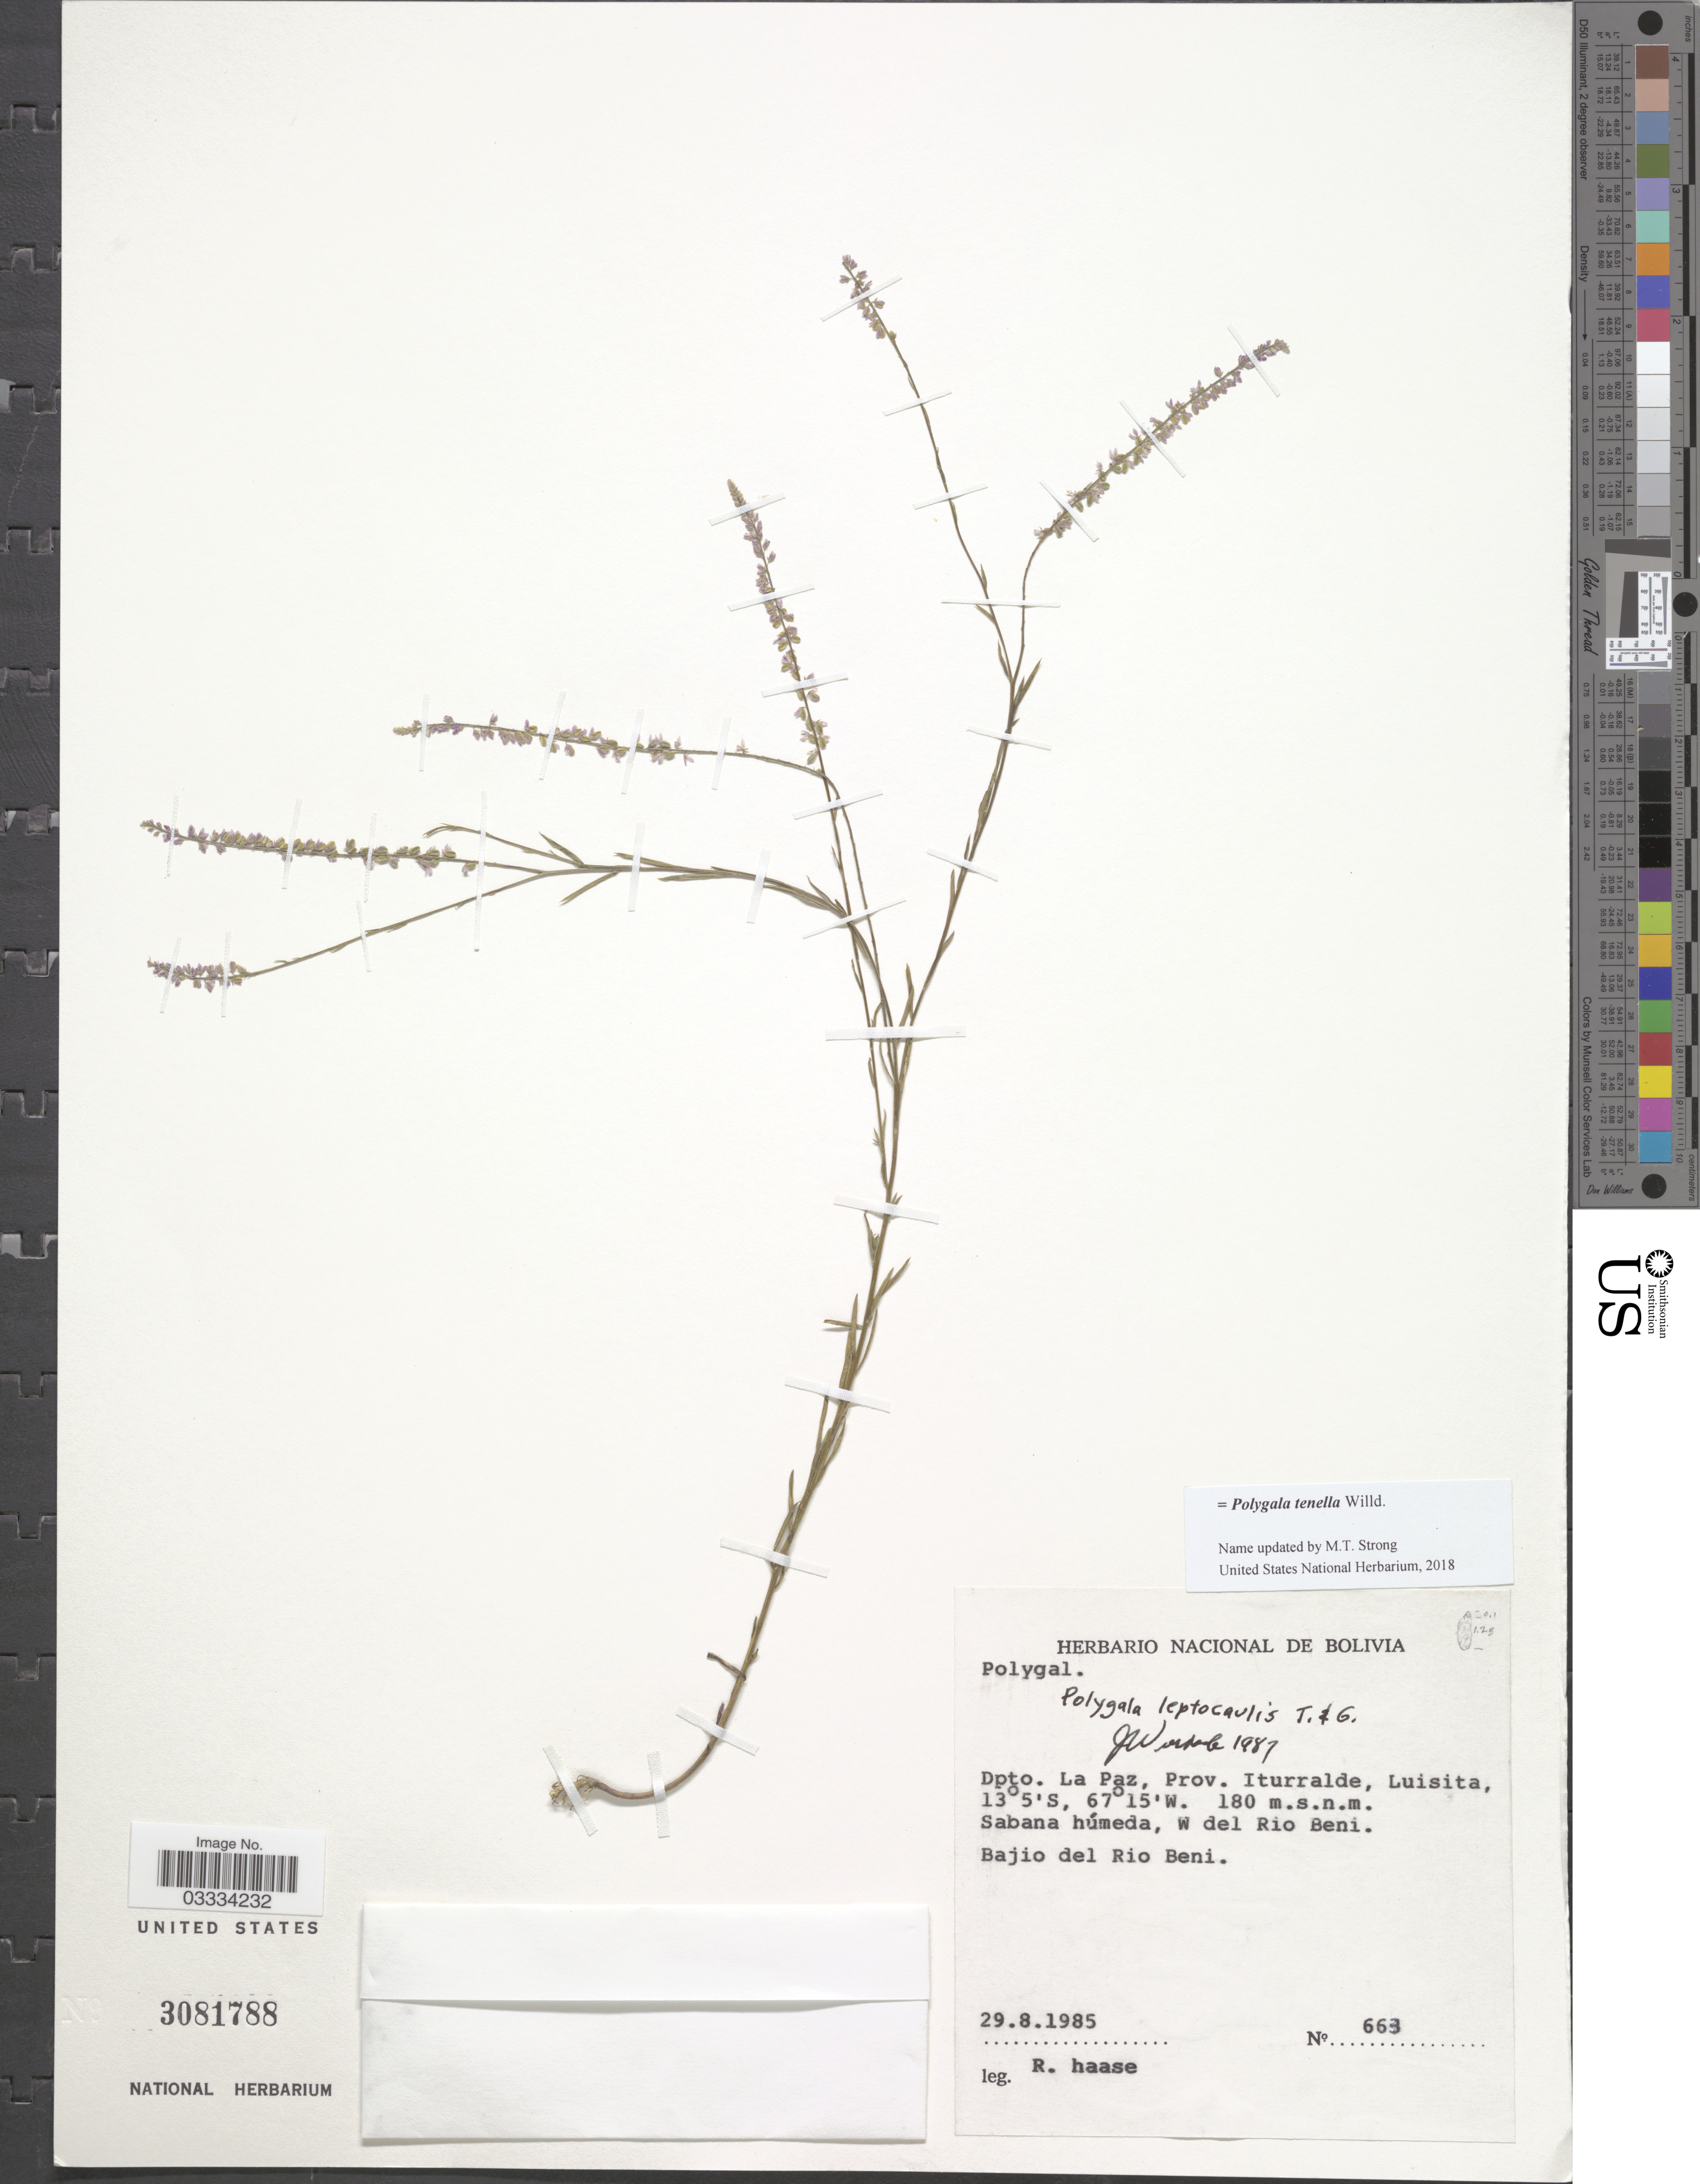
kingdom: Plantae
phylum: Tracheophyta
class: Magnoliopsida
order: Fabales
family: Polygalaceae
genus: Polygala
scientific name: Polygala tenella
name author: Willd.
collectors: R. Haase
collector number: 663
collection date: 1985-08-29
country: Bolivia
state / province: La Paz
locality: Dpto. La Paz, Prov. Iturralde, Luisita. Sabana húmeda, W del Rio Beni.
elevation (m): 180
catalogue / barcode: US 3081788